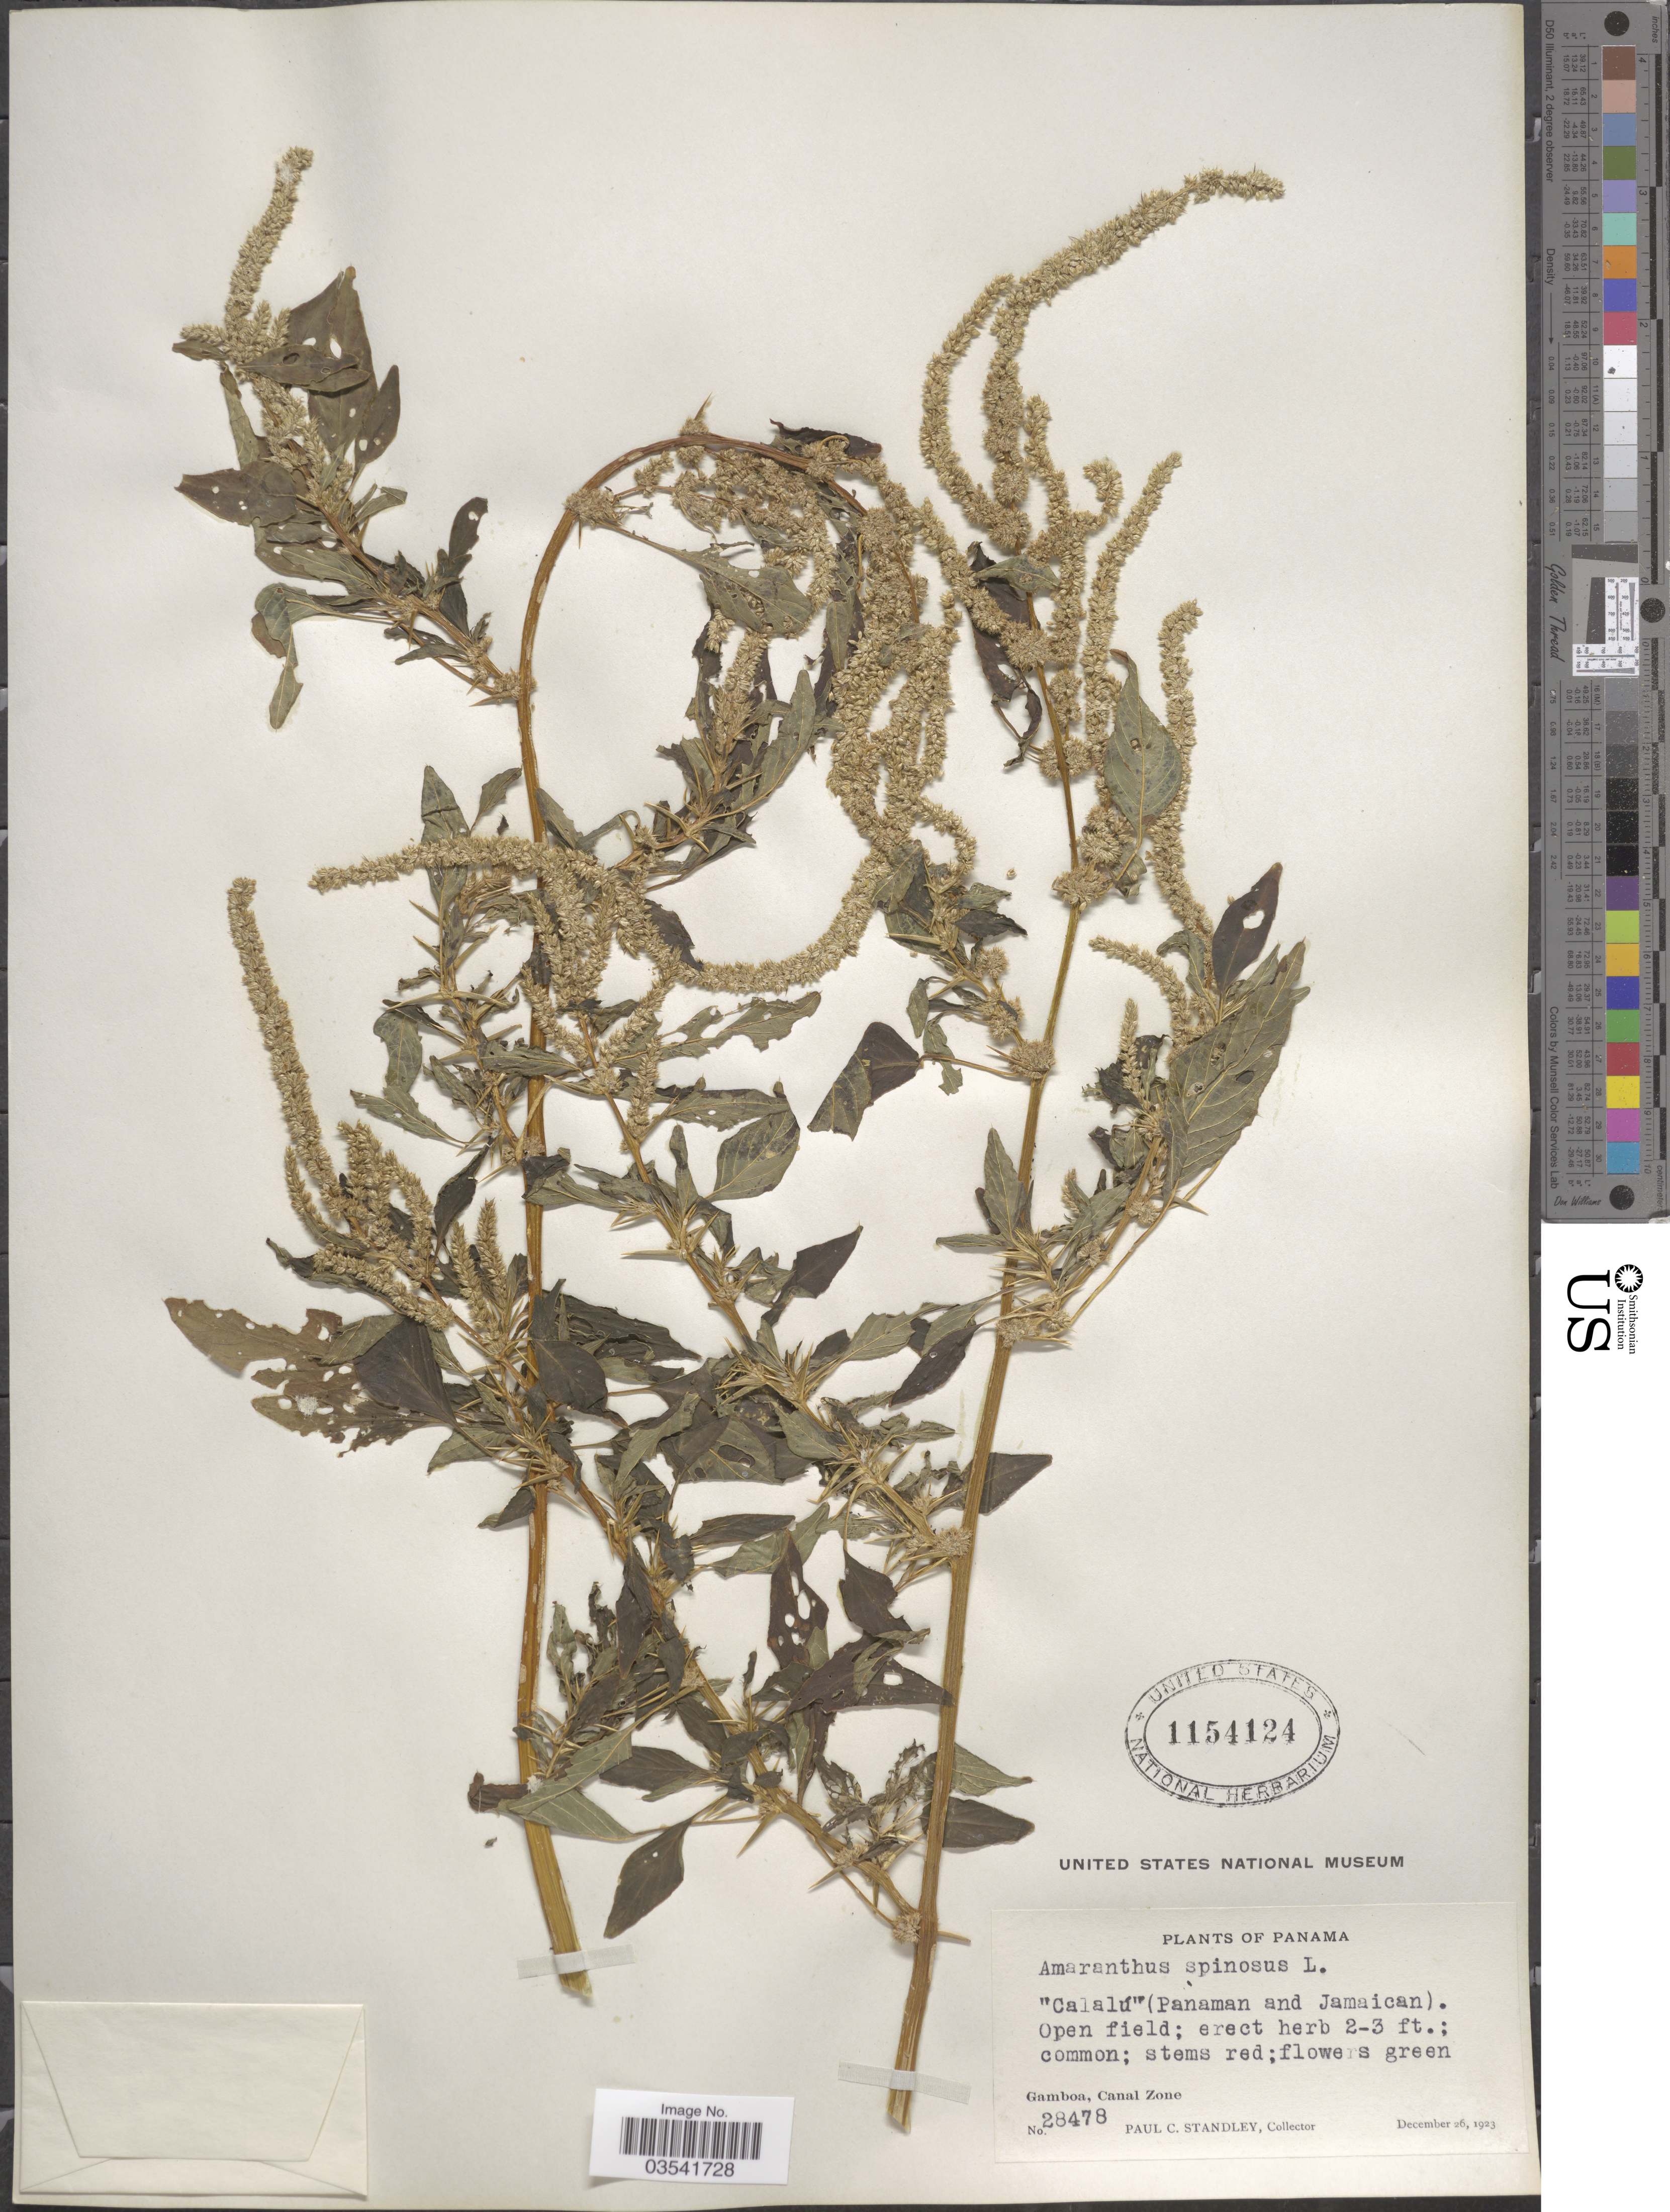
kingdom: Plantae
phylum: Tracheophyta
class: Magnoliopsida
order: Caryophyllales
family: Amaranthaceae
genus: Amaranthus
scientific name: Amaranthus spinosus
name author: L.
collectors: P. C. Standley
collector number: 28478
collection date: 1923-12-26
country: Panama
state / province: Colón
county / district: Canal Zone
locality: Gamboa, Canal Zone.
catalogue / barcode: US 1154124